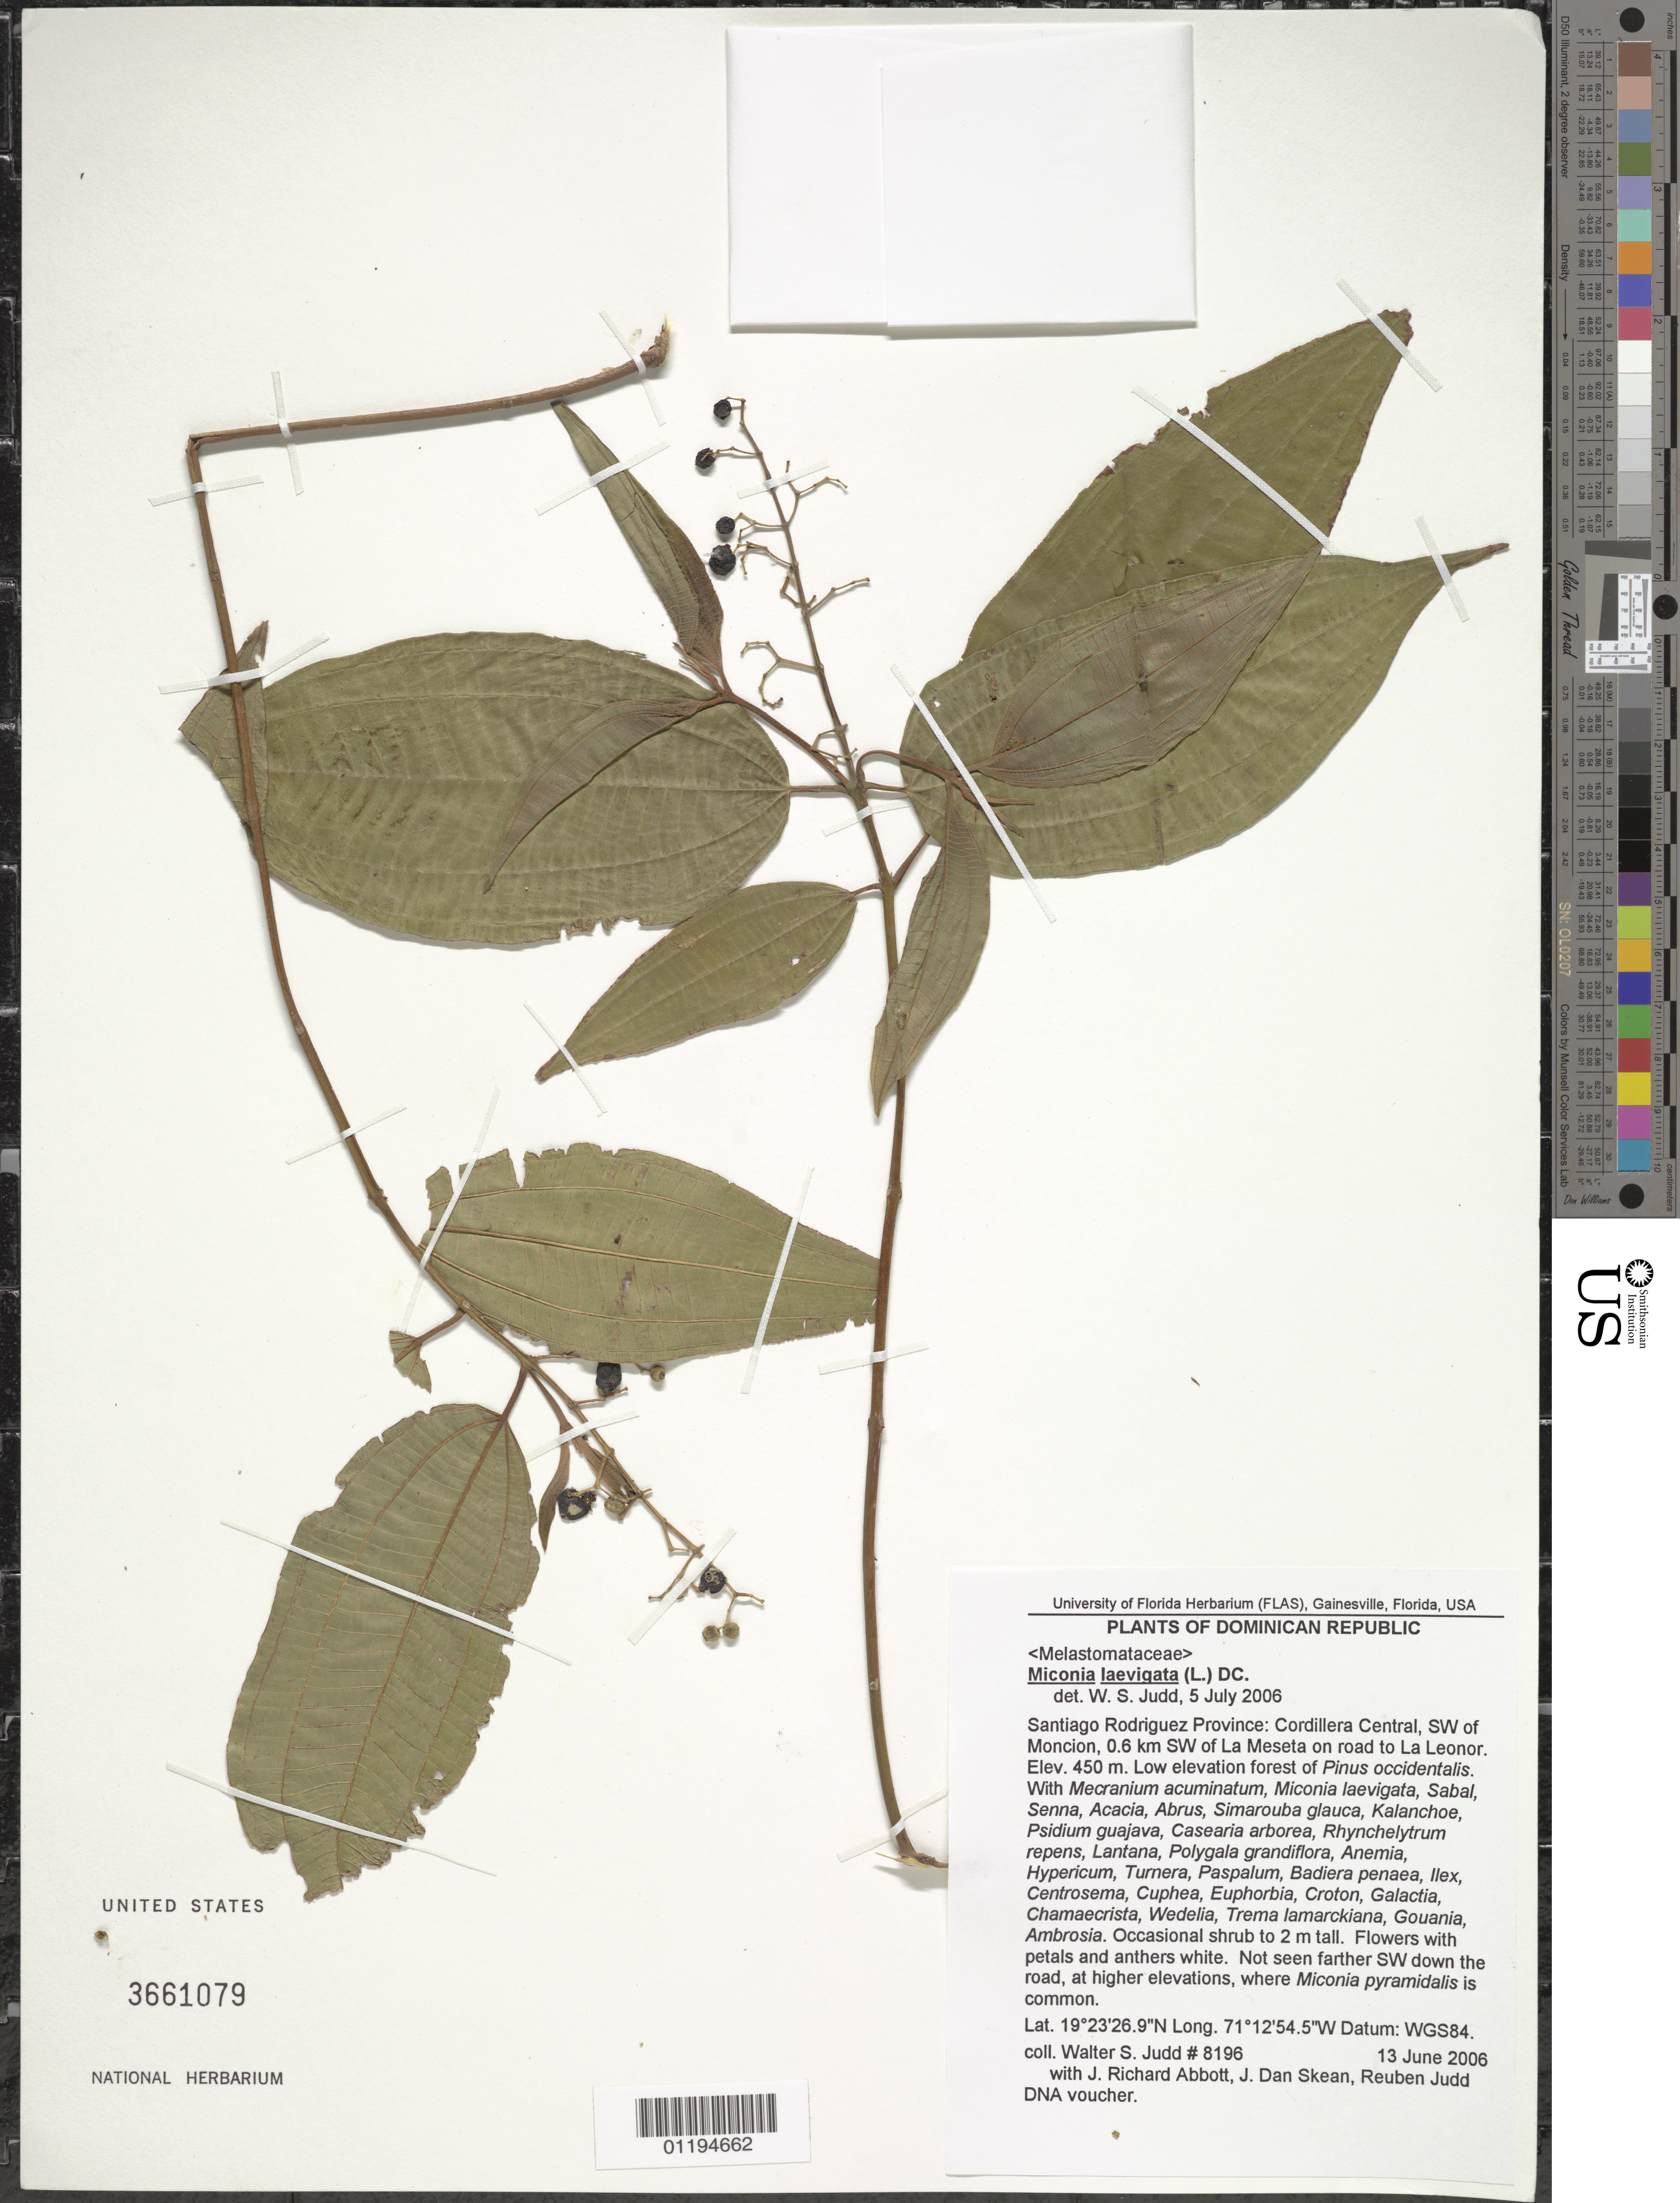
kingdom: Plantae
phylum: Tracheophyta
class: Magnoliopsida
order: Myrtales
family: Melastomataceae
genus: Miconia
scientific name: Miconia laevigata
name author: (L.) D. Don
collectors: W. S. Judd, J. R. Abbott, J. Skean & R. Judd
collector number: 8196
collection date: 2006-06-13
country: Dominican Republic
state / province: Santiago Rodriguez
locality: SW of Moncion, 0.6km SW of La Meastra on rd. to La Leonor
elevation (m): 450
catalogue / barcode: US 3661079